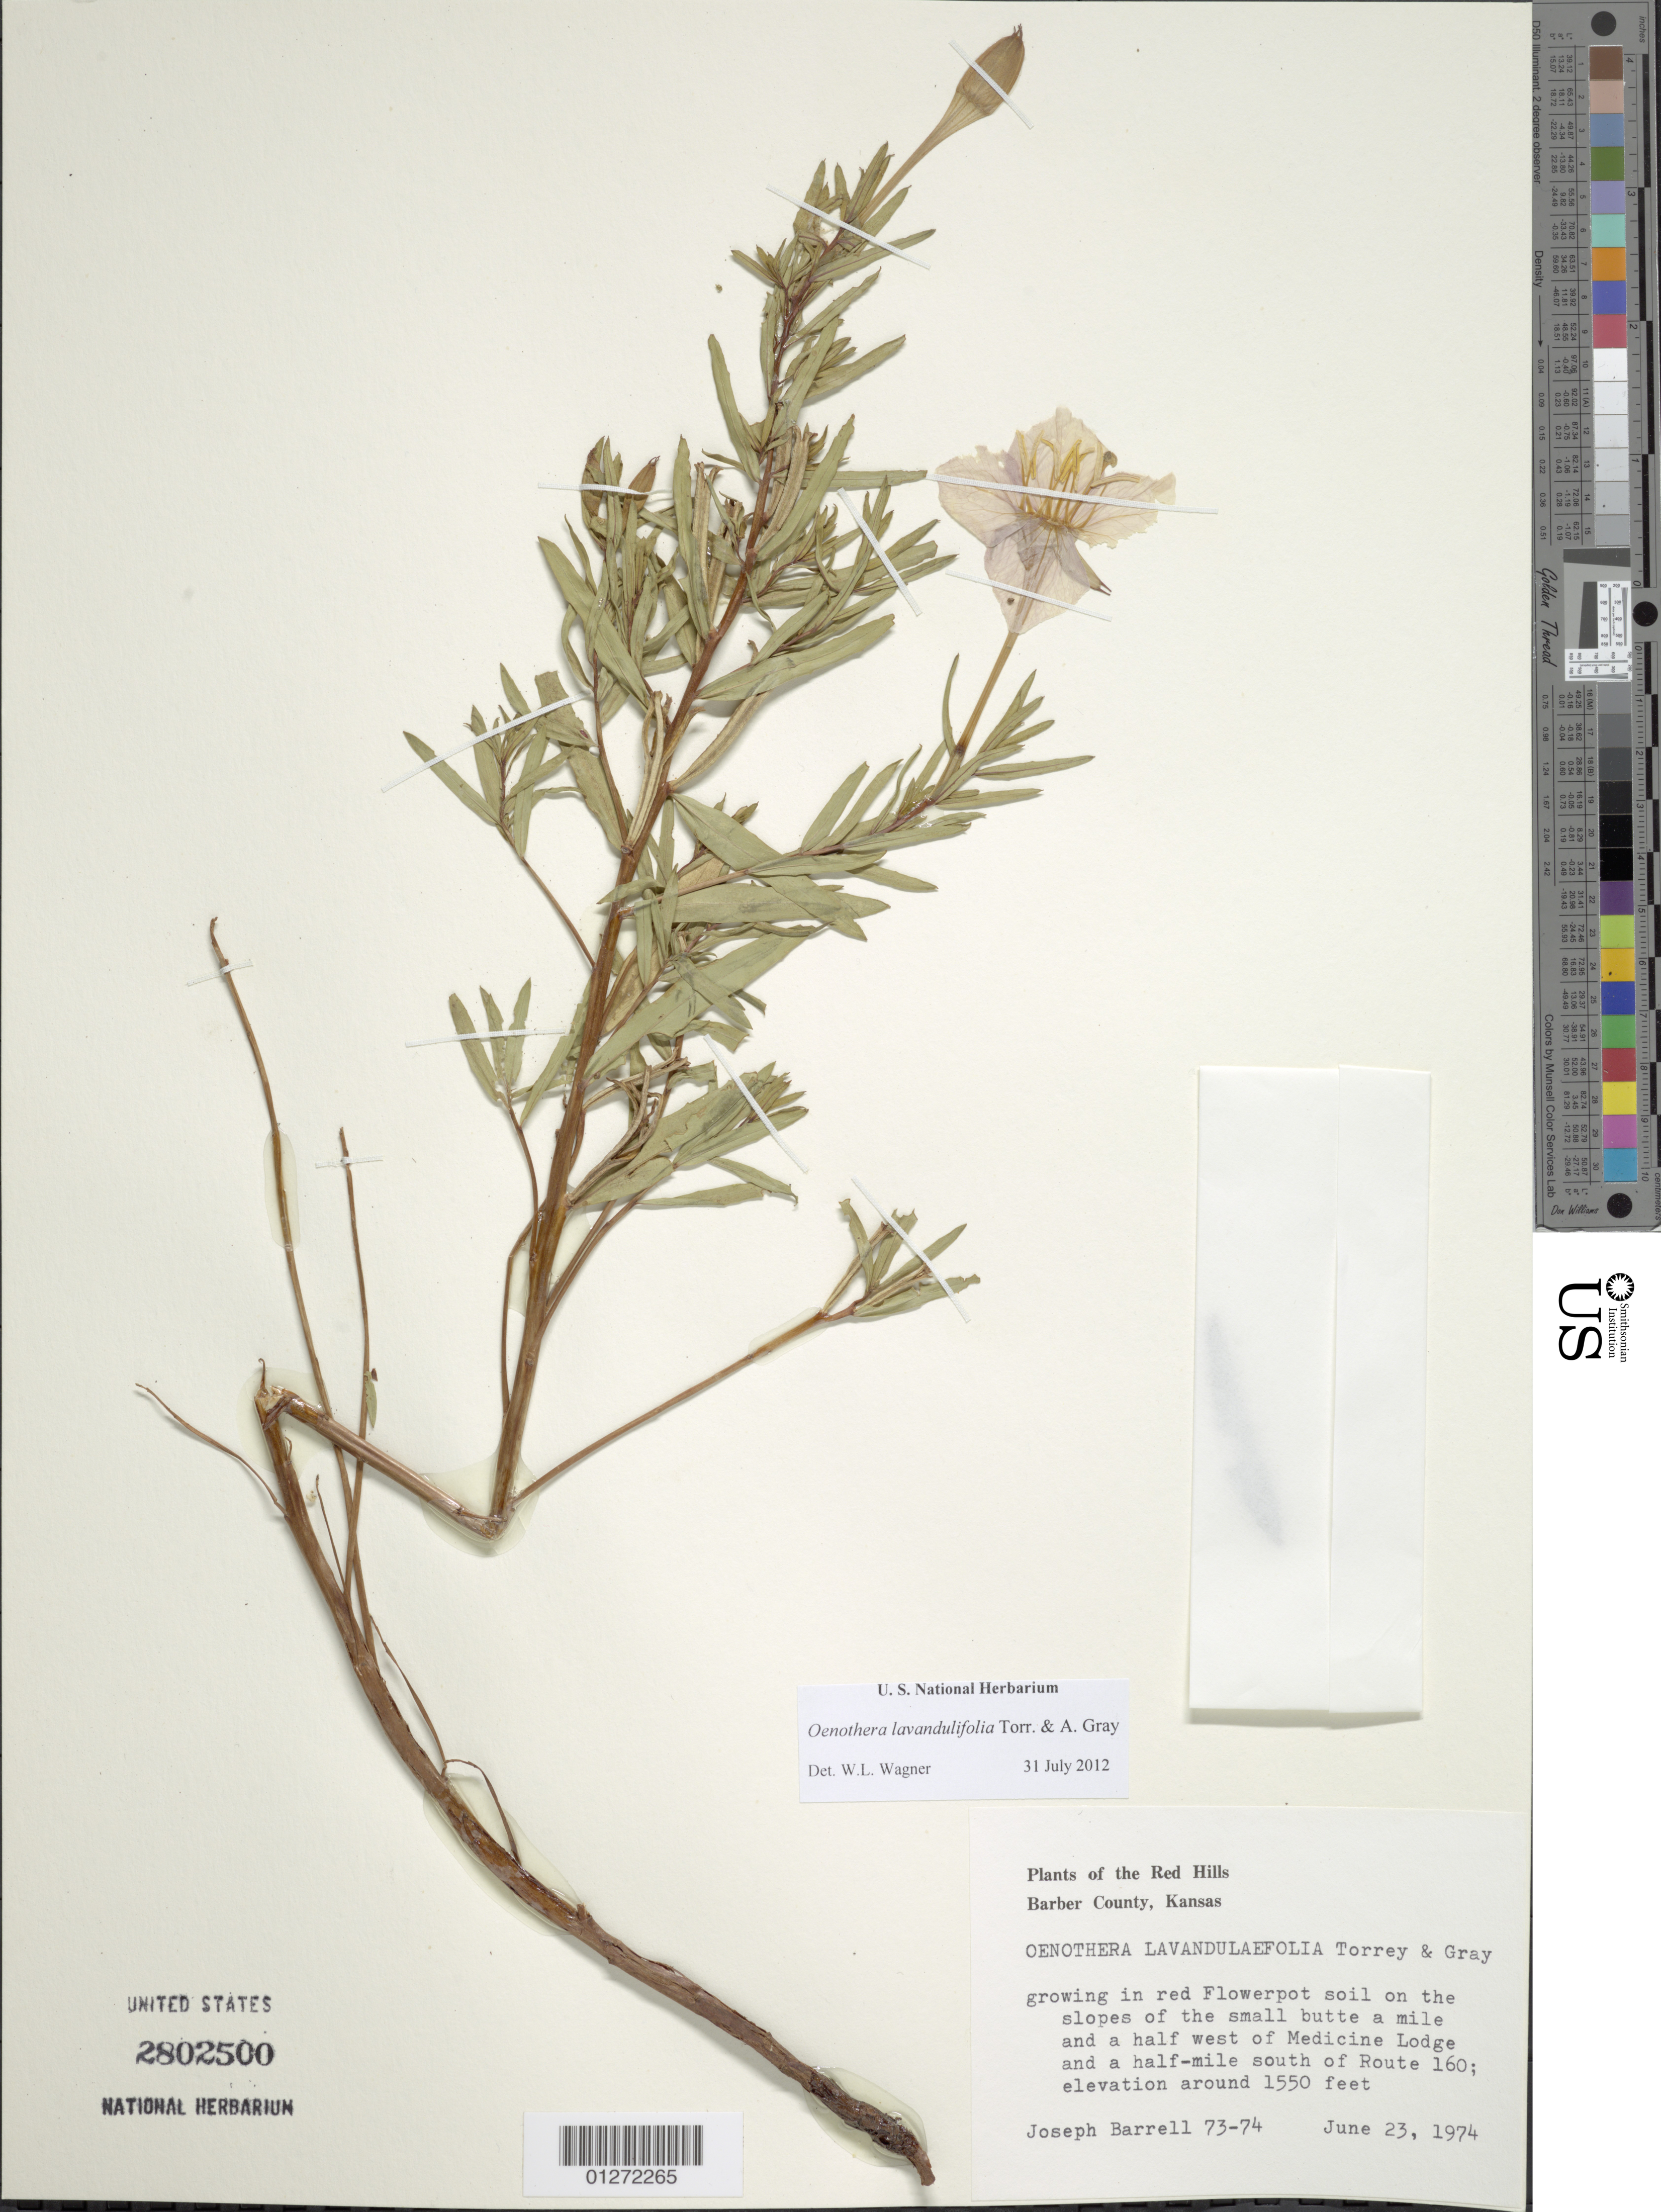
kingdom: Plantae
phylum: Tracheophyta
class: Magnoliopsida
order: Myrtales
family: Onagraceae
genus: Oenothera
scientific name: Oenothera lavandulifolia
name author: Torr. & A. Gray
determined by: Wagner, W. L., (BOT), Smithsonian Institution - National Museum of Natural History (UNITED STATES)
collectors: J. Barrell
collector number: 73-74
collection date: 1974-06-23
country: United States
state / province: Kansas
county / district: Barber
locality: W of Medicine Lodge, 0.5 mi S of Route 160.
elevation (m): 472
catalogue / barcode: US 2802500